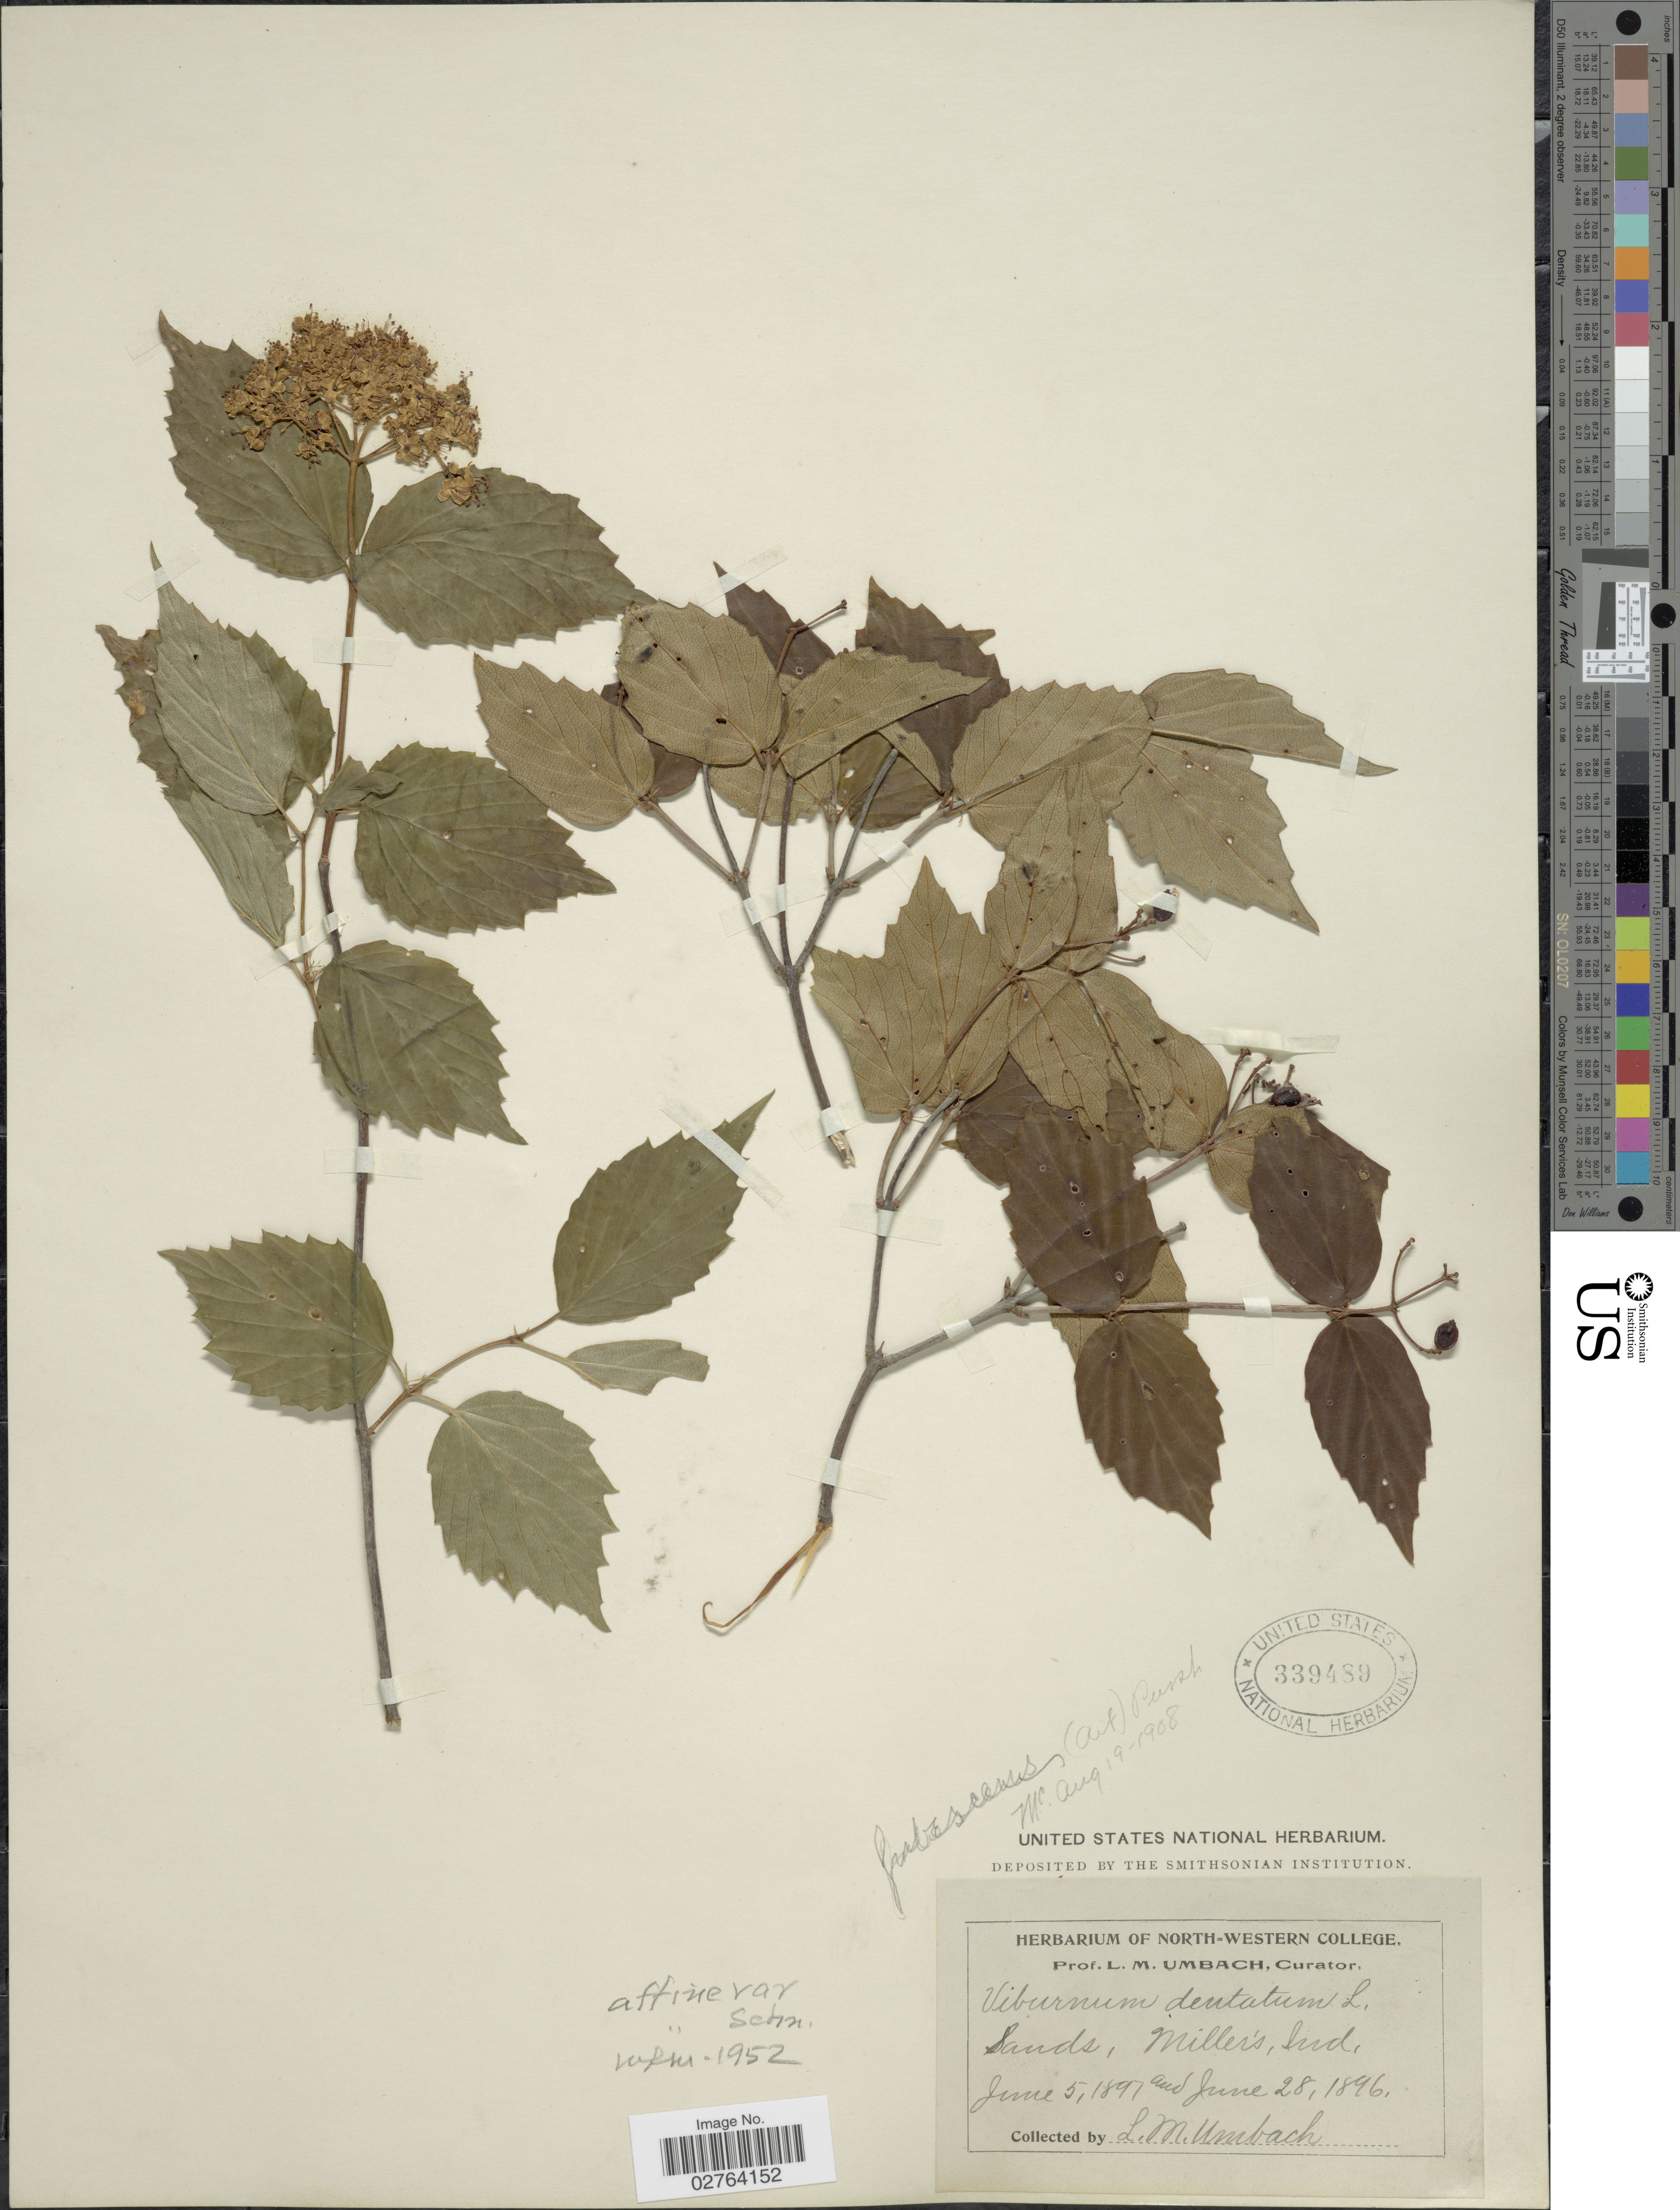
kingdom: Plantae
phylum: Tracheophyta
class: Magnoliopsida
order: Dipsacales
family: Viburnaceae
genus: Viburnum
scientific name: Viburnum rafinesqueanum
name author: Schult.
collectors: L. M. Umbach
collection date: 1896-06-28/1897-06-05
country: United States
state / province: Indiana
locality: Sands, Miller's.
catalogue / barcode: US 339489